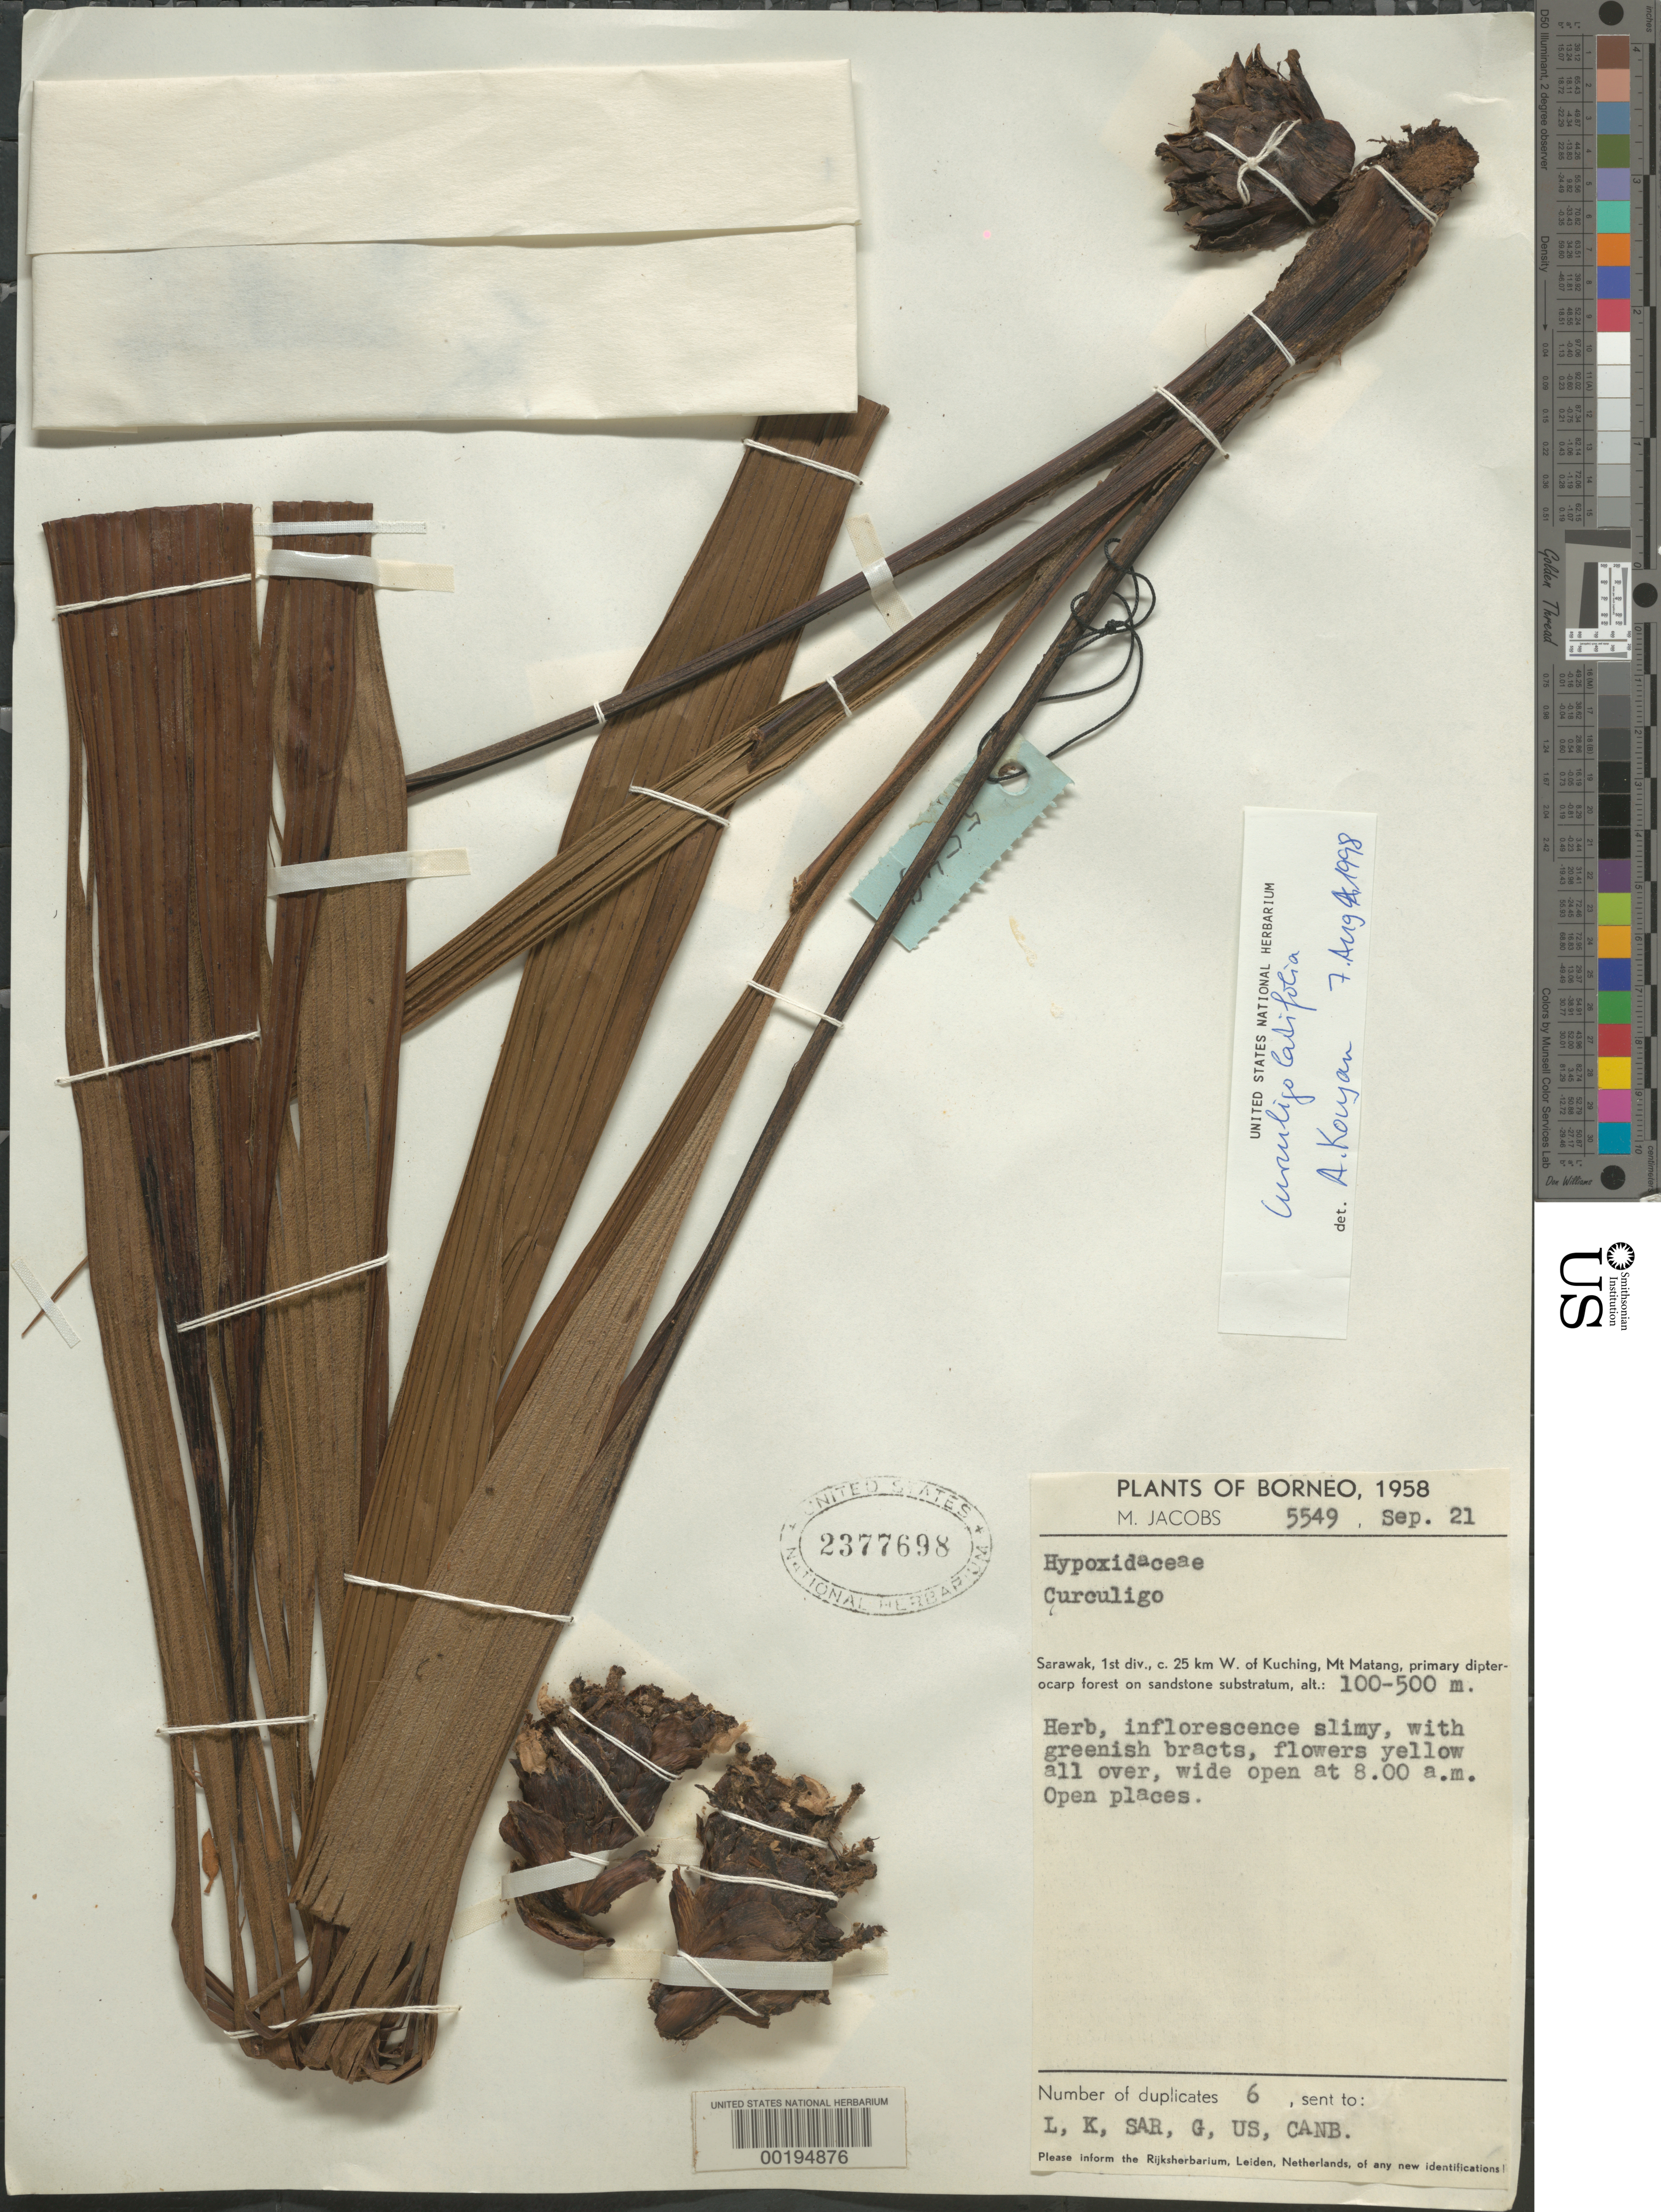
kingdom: Plantae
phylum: Tracheophyta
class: Liliopsida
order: Asparagales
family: Hypoxidaceae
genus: Curculigo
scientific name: Curculigo latifolia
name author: Dryand. ex W.T. Aiton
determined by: Kocyan, Alexander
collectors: M. R. Jacobs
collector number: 5549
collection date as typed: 21 Sep 1958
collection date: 1958-09-21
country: Malaysia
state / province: Sarawak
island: Borneo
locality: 1st div., c 25 km w of kuching, mt. matang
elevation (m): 100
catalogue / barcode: US 2377698